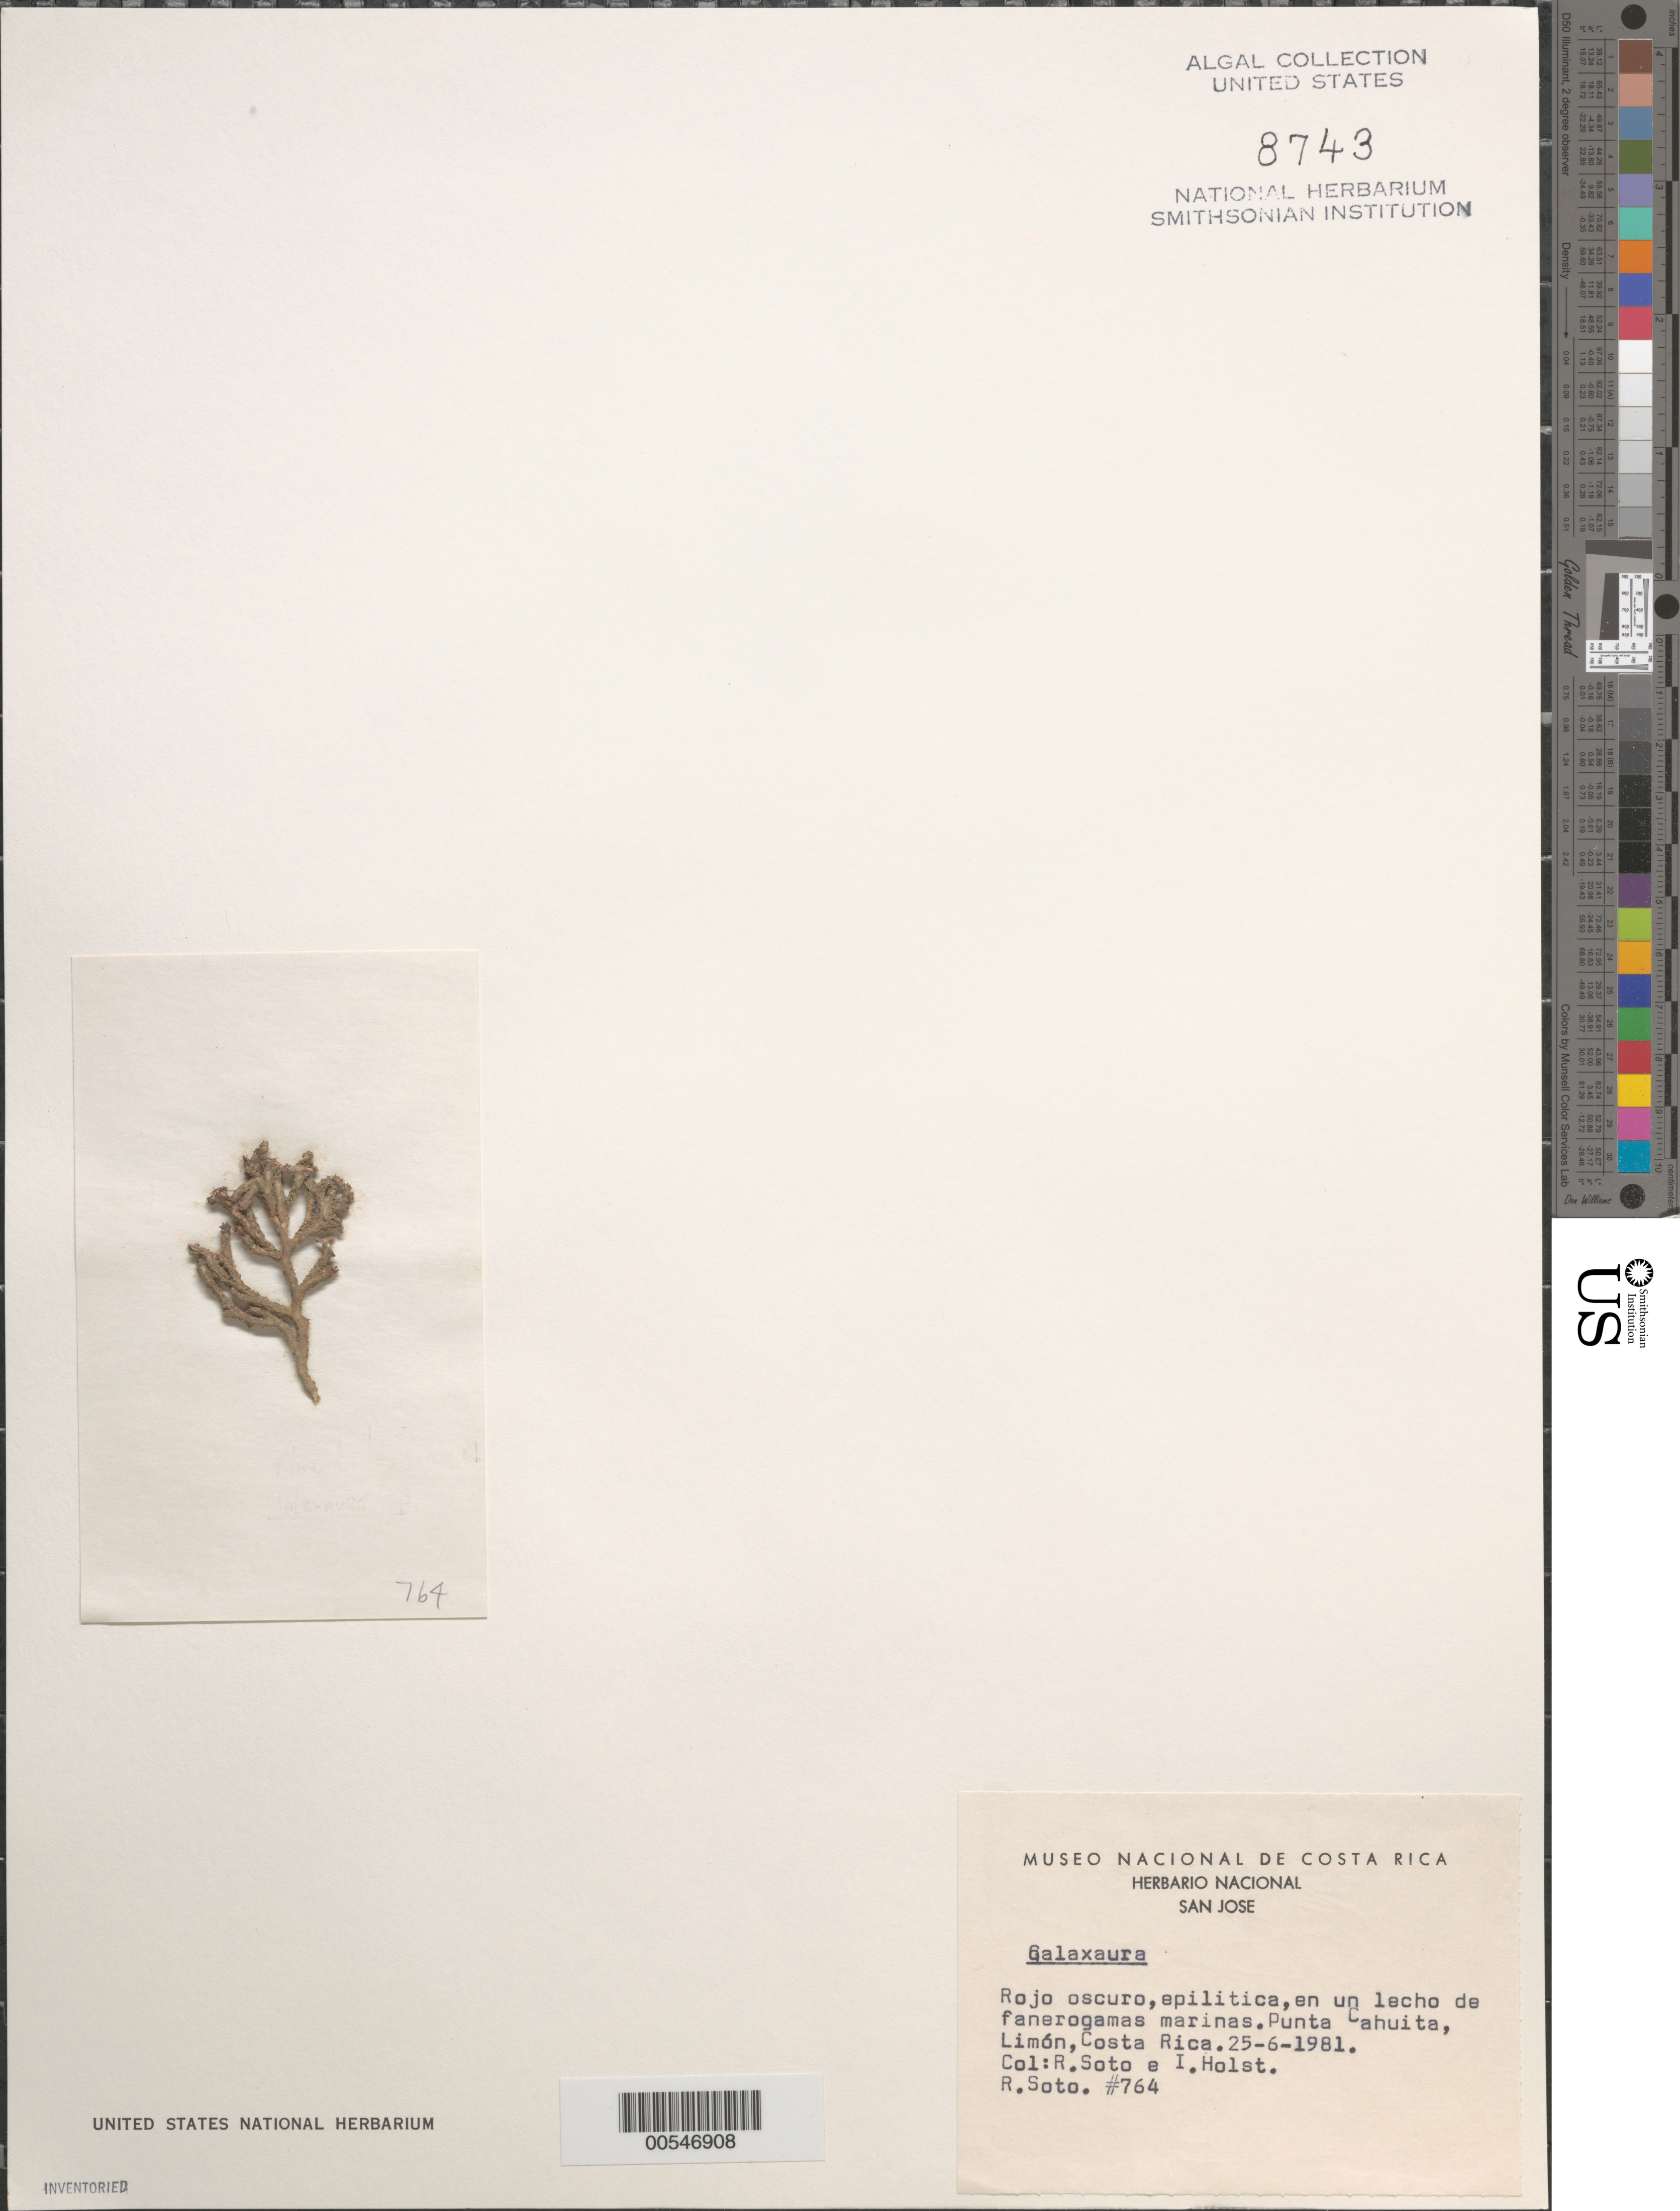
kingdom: Plantae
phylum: Rhodophyta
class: Florideophyceae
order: Nemaliales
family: Galaxauraceae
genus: Galaxaura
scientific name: Galaxaura sp.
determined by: Soto, R.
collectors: R. Soto & I. Holst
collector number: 764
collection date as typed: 25 Jun 1981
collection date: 1981-06-25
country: Costa Rica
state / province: Limón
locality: Punta cahuita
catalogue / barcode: US 8743